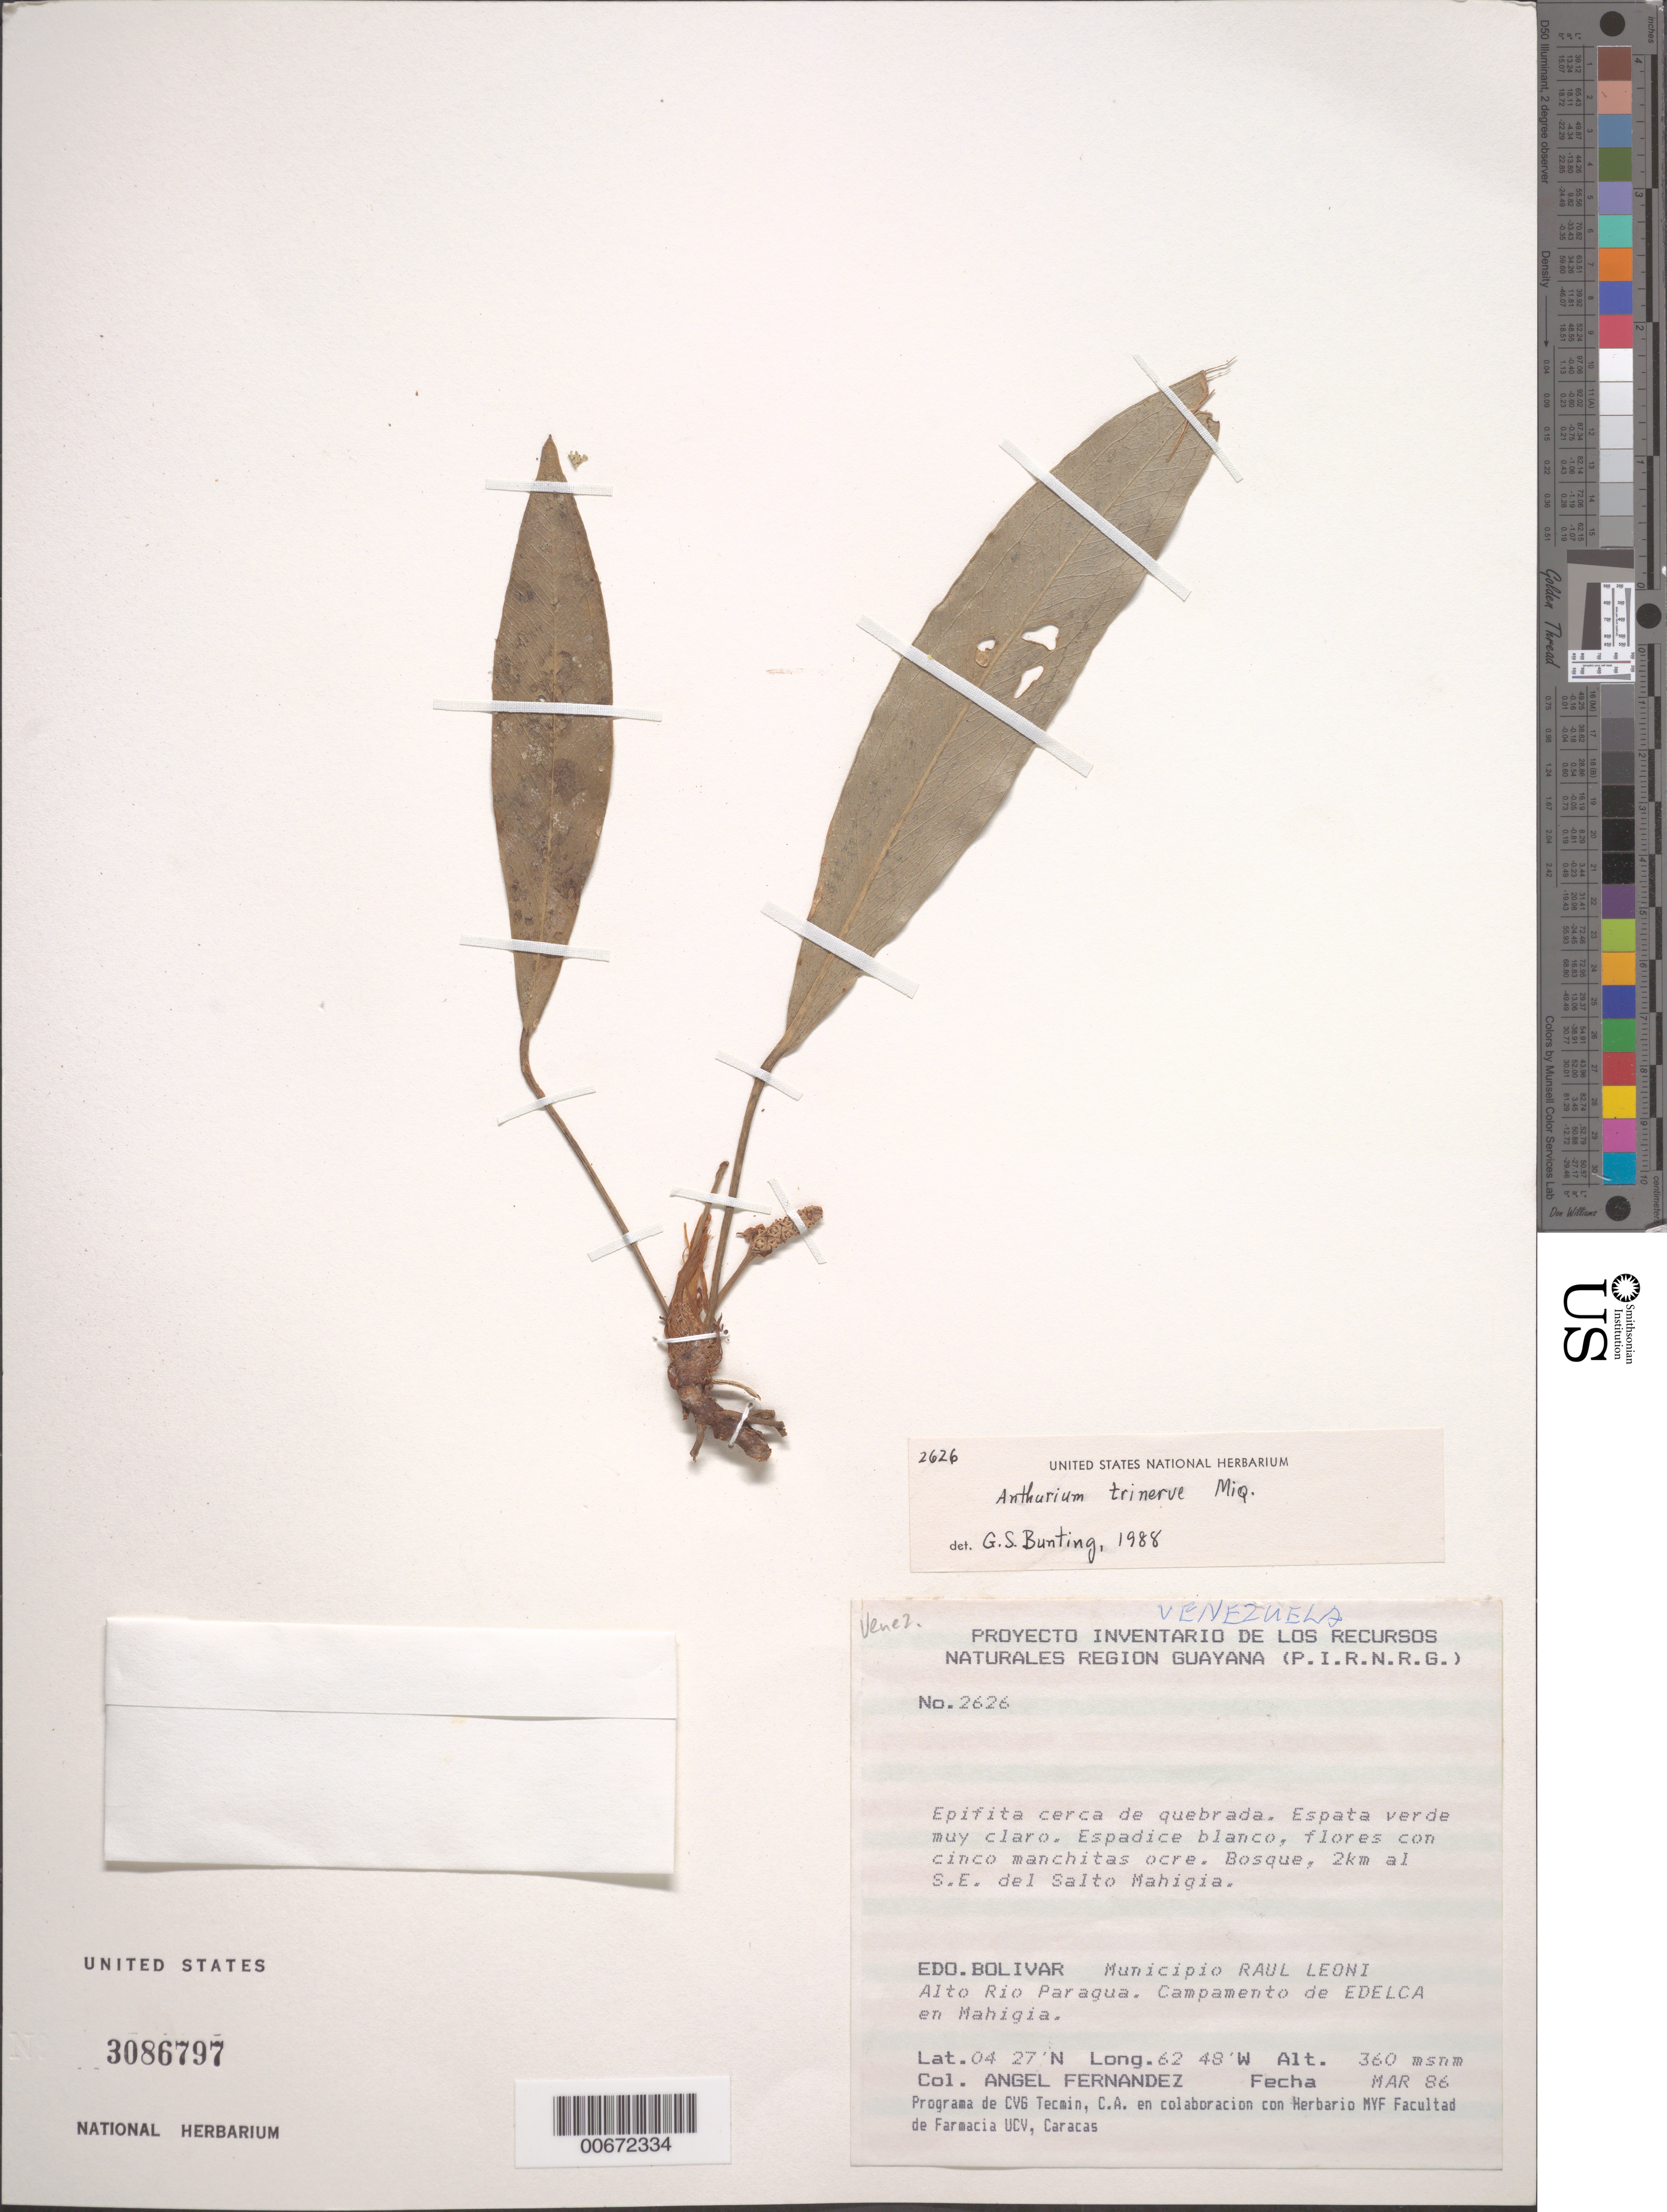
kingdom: Plantae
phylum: Tracheophyta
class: Liliopsida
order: Alismatales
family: Araceae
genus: Anthurium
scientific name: Anthurium trinervium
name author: Miq.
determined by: Bunting, G. S.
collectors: A. Fernández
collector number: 2626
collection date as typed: Mar-86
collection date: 1986-03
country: Venezuela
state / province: Bolívar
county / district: Angostura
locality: Mun. Raúl Leoni [=Angostura], Alto Río Paragua; Campamento de EDELCA en Mahigia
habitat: Forest, 2 km to SE of Salto Mahigia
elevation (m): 360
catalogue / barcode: US 3086797